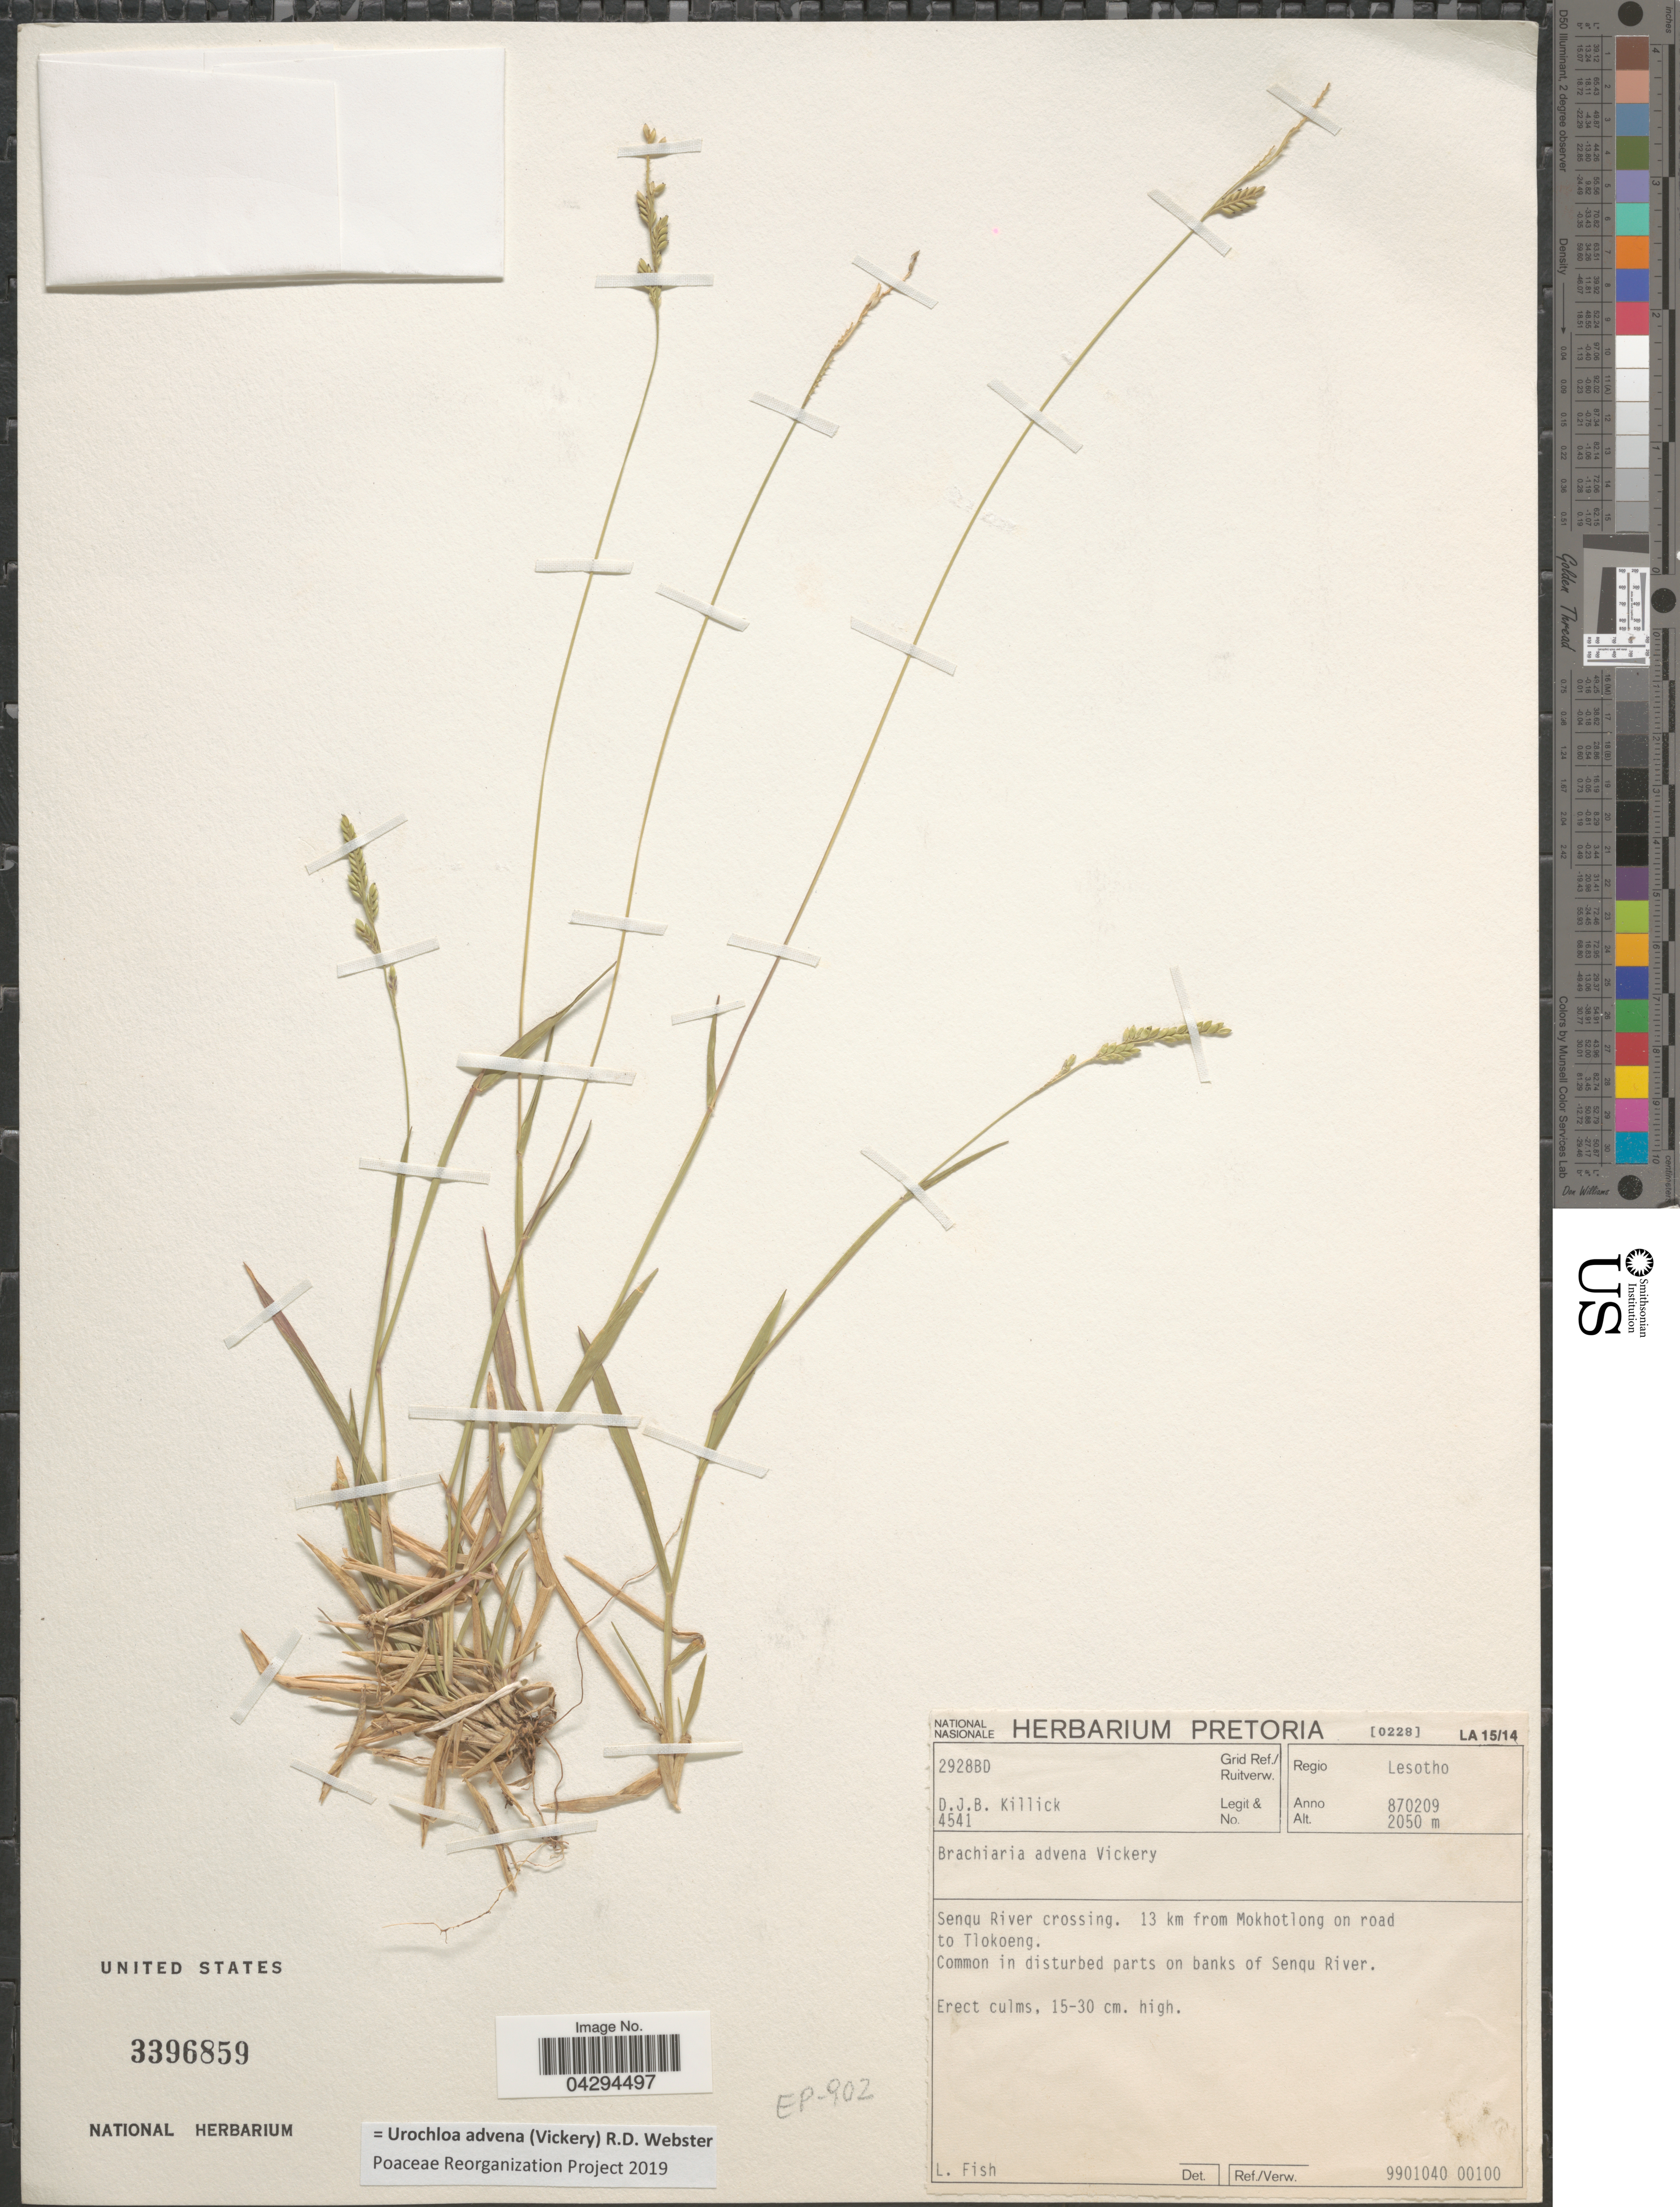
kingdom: Plantae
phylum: Tracheophyta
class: Liliopsida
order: Poales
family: Poaceae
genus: Urochloa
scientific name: Urochloa advena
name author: (Vickery) R.D. Webster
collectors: D. Killick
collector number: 4541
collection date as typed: Transcribed d/m/y: 9/2/87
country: Lesotho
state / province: Mokhotlong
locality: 2928BD Grid Ref./Ruitverw. Regio Lesotho. Senqu River crossing. 13 km from Mokhotlong on road to Tlokoeng. On banks of Senqu River.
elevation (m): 2050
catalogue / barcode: US 3396859